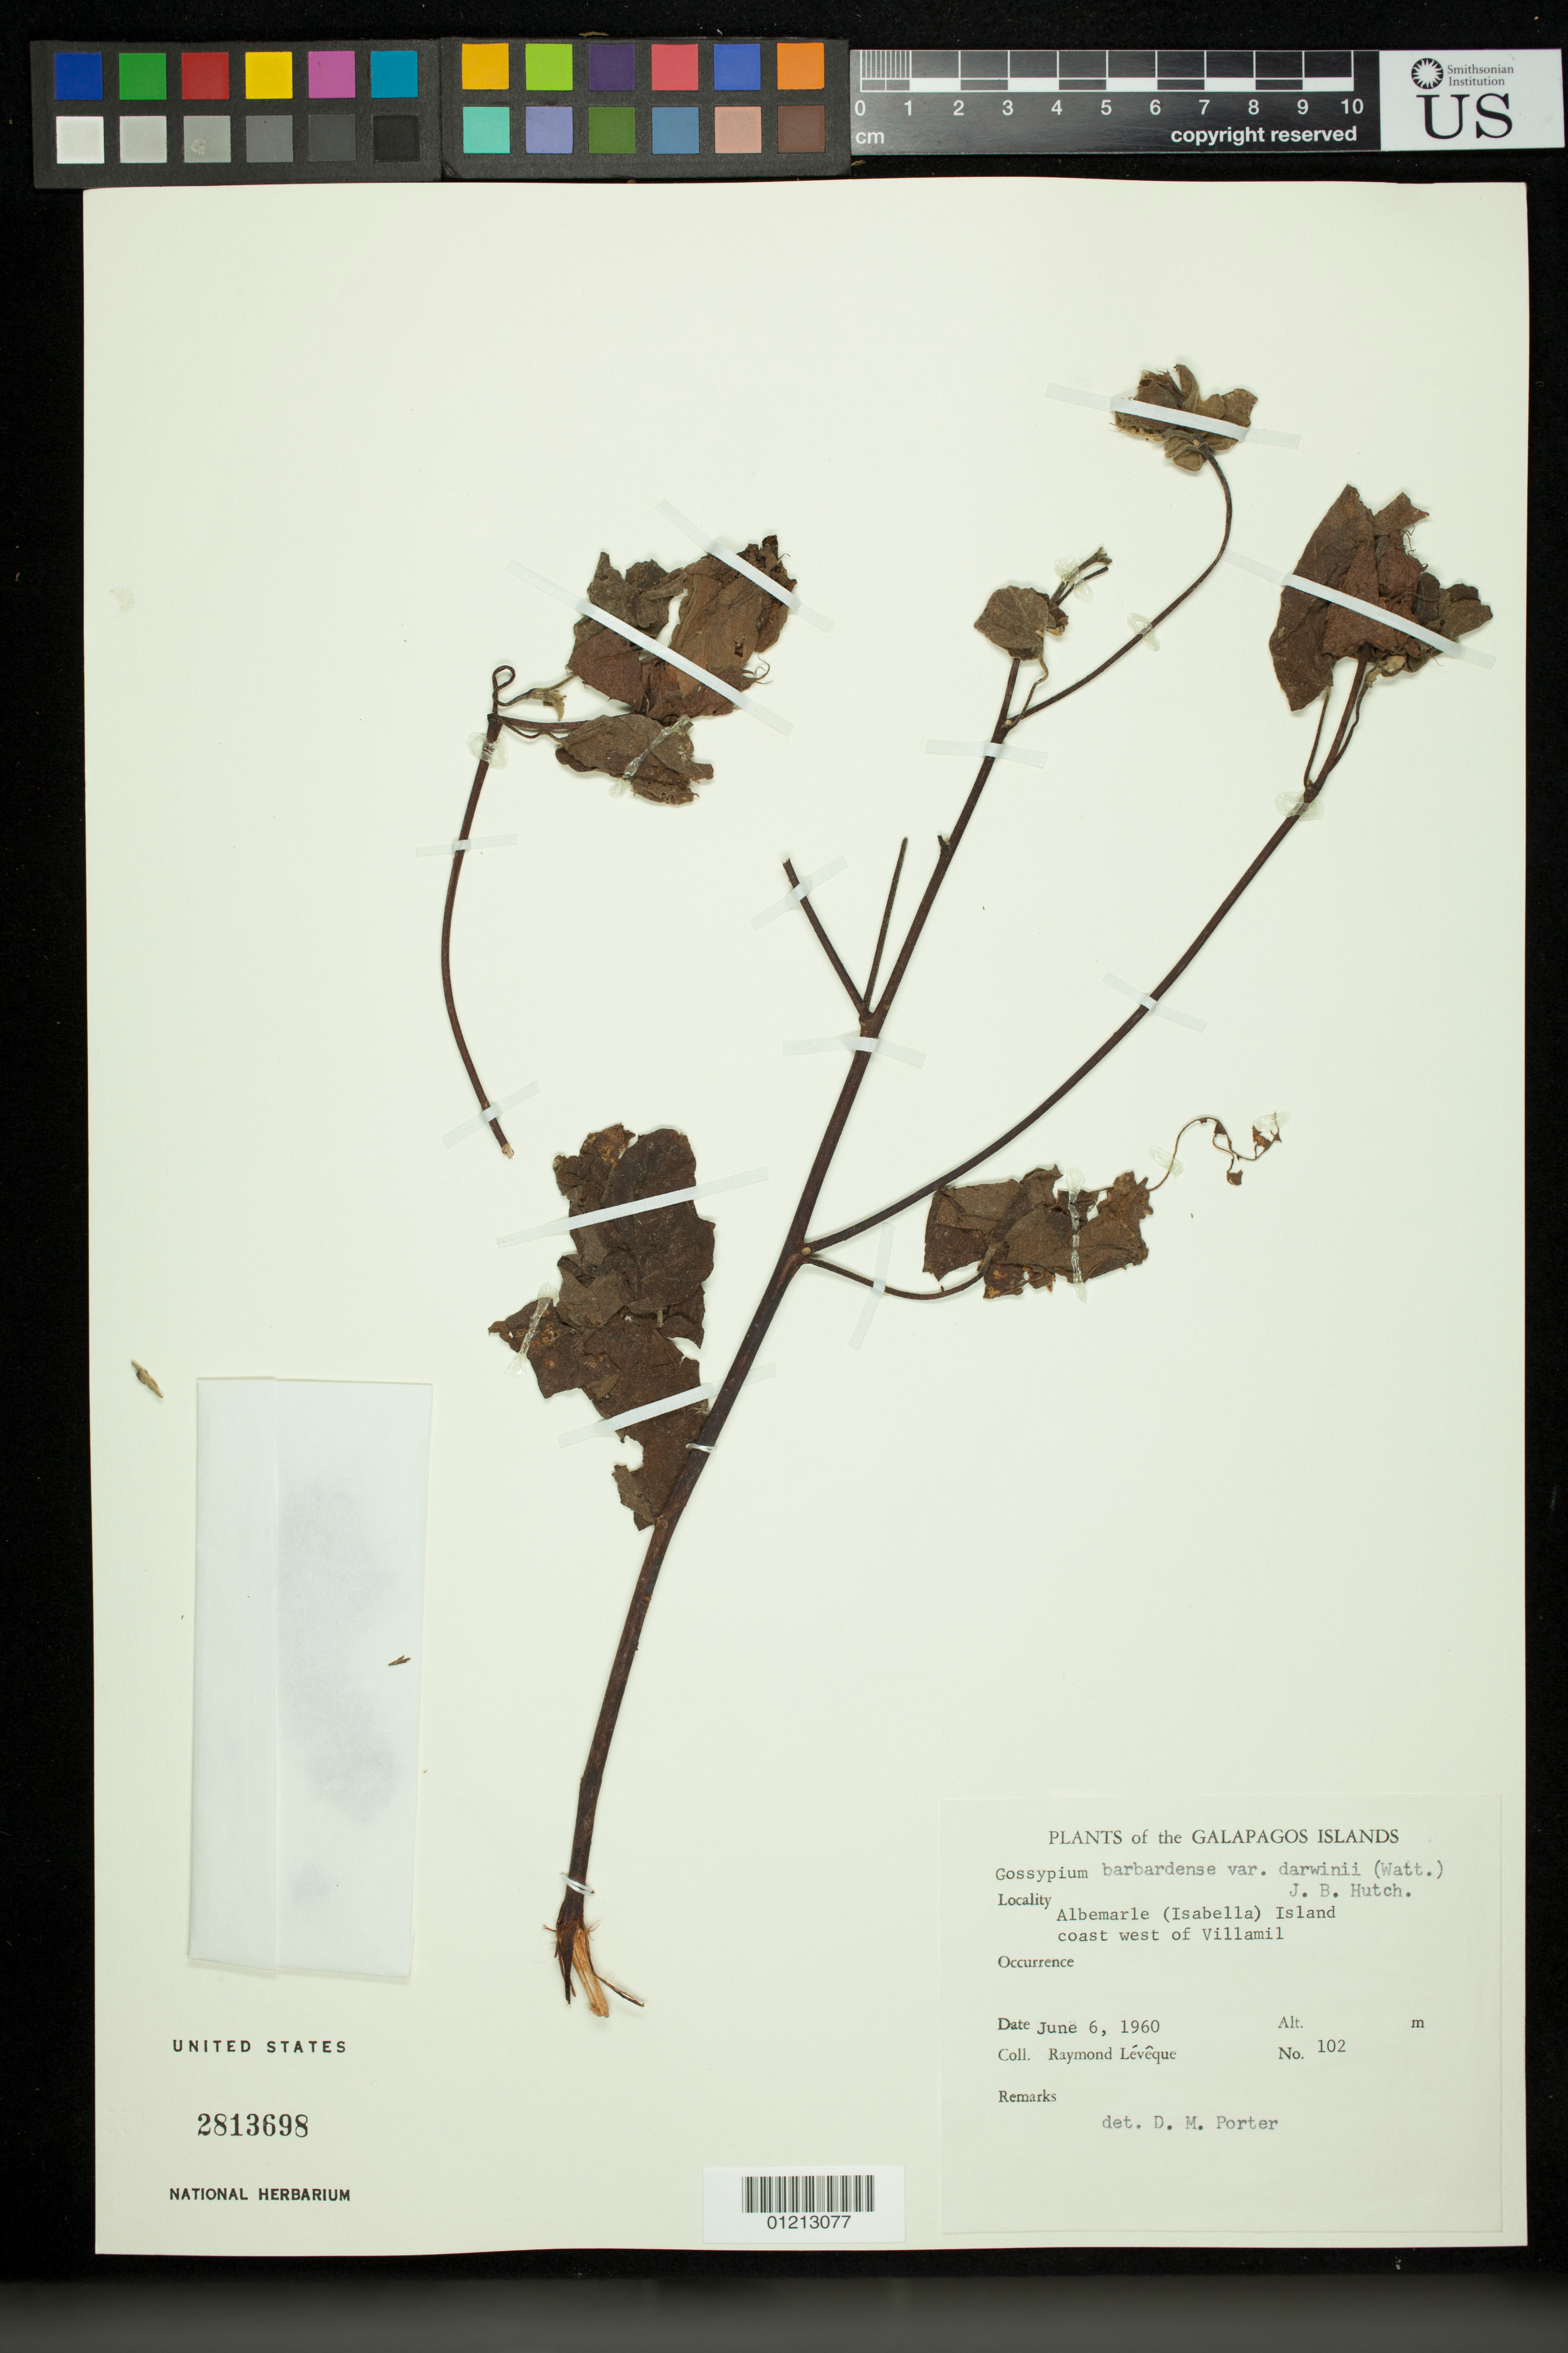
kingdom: Plantae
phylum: Tracheophyta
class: Magnoliopsida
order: Malvales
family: Malvaceae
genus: Gossypium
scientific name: Gossypium peruvianum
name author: Cav.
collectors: R. Lévêque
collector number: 102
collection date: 1960-06-06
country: Ecuador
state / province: Colón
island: Isabela [Albemarle]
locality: Coast west of Villamil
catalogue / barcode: US 2813698